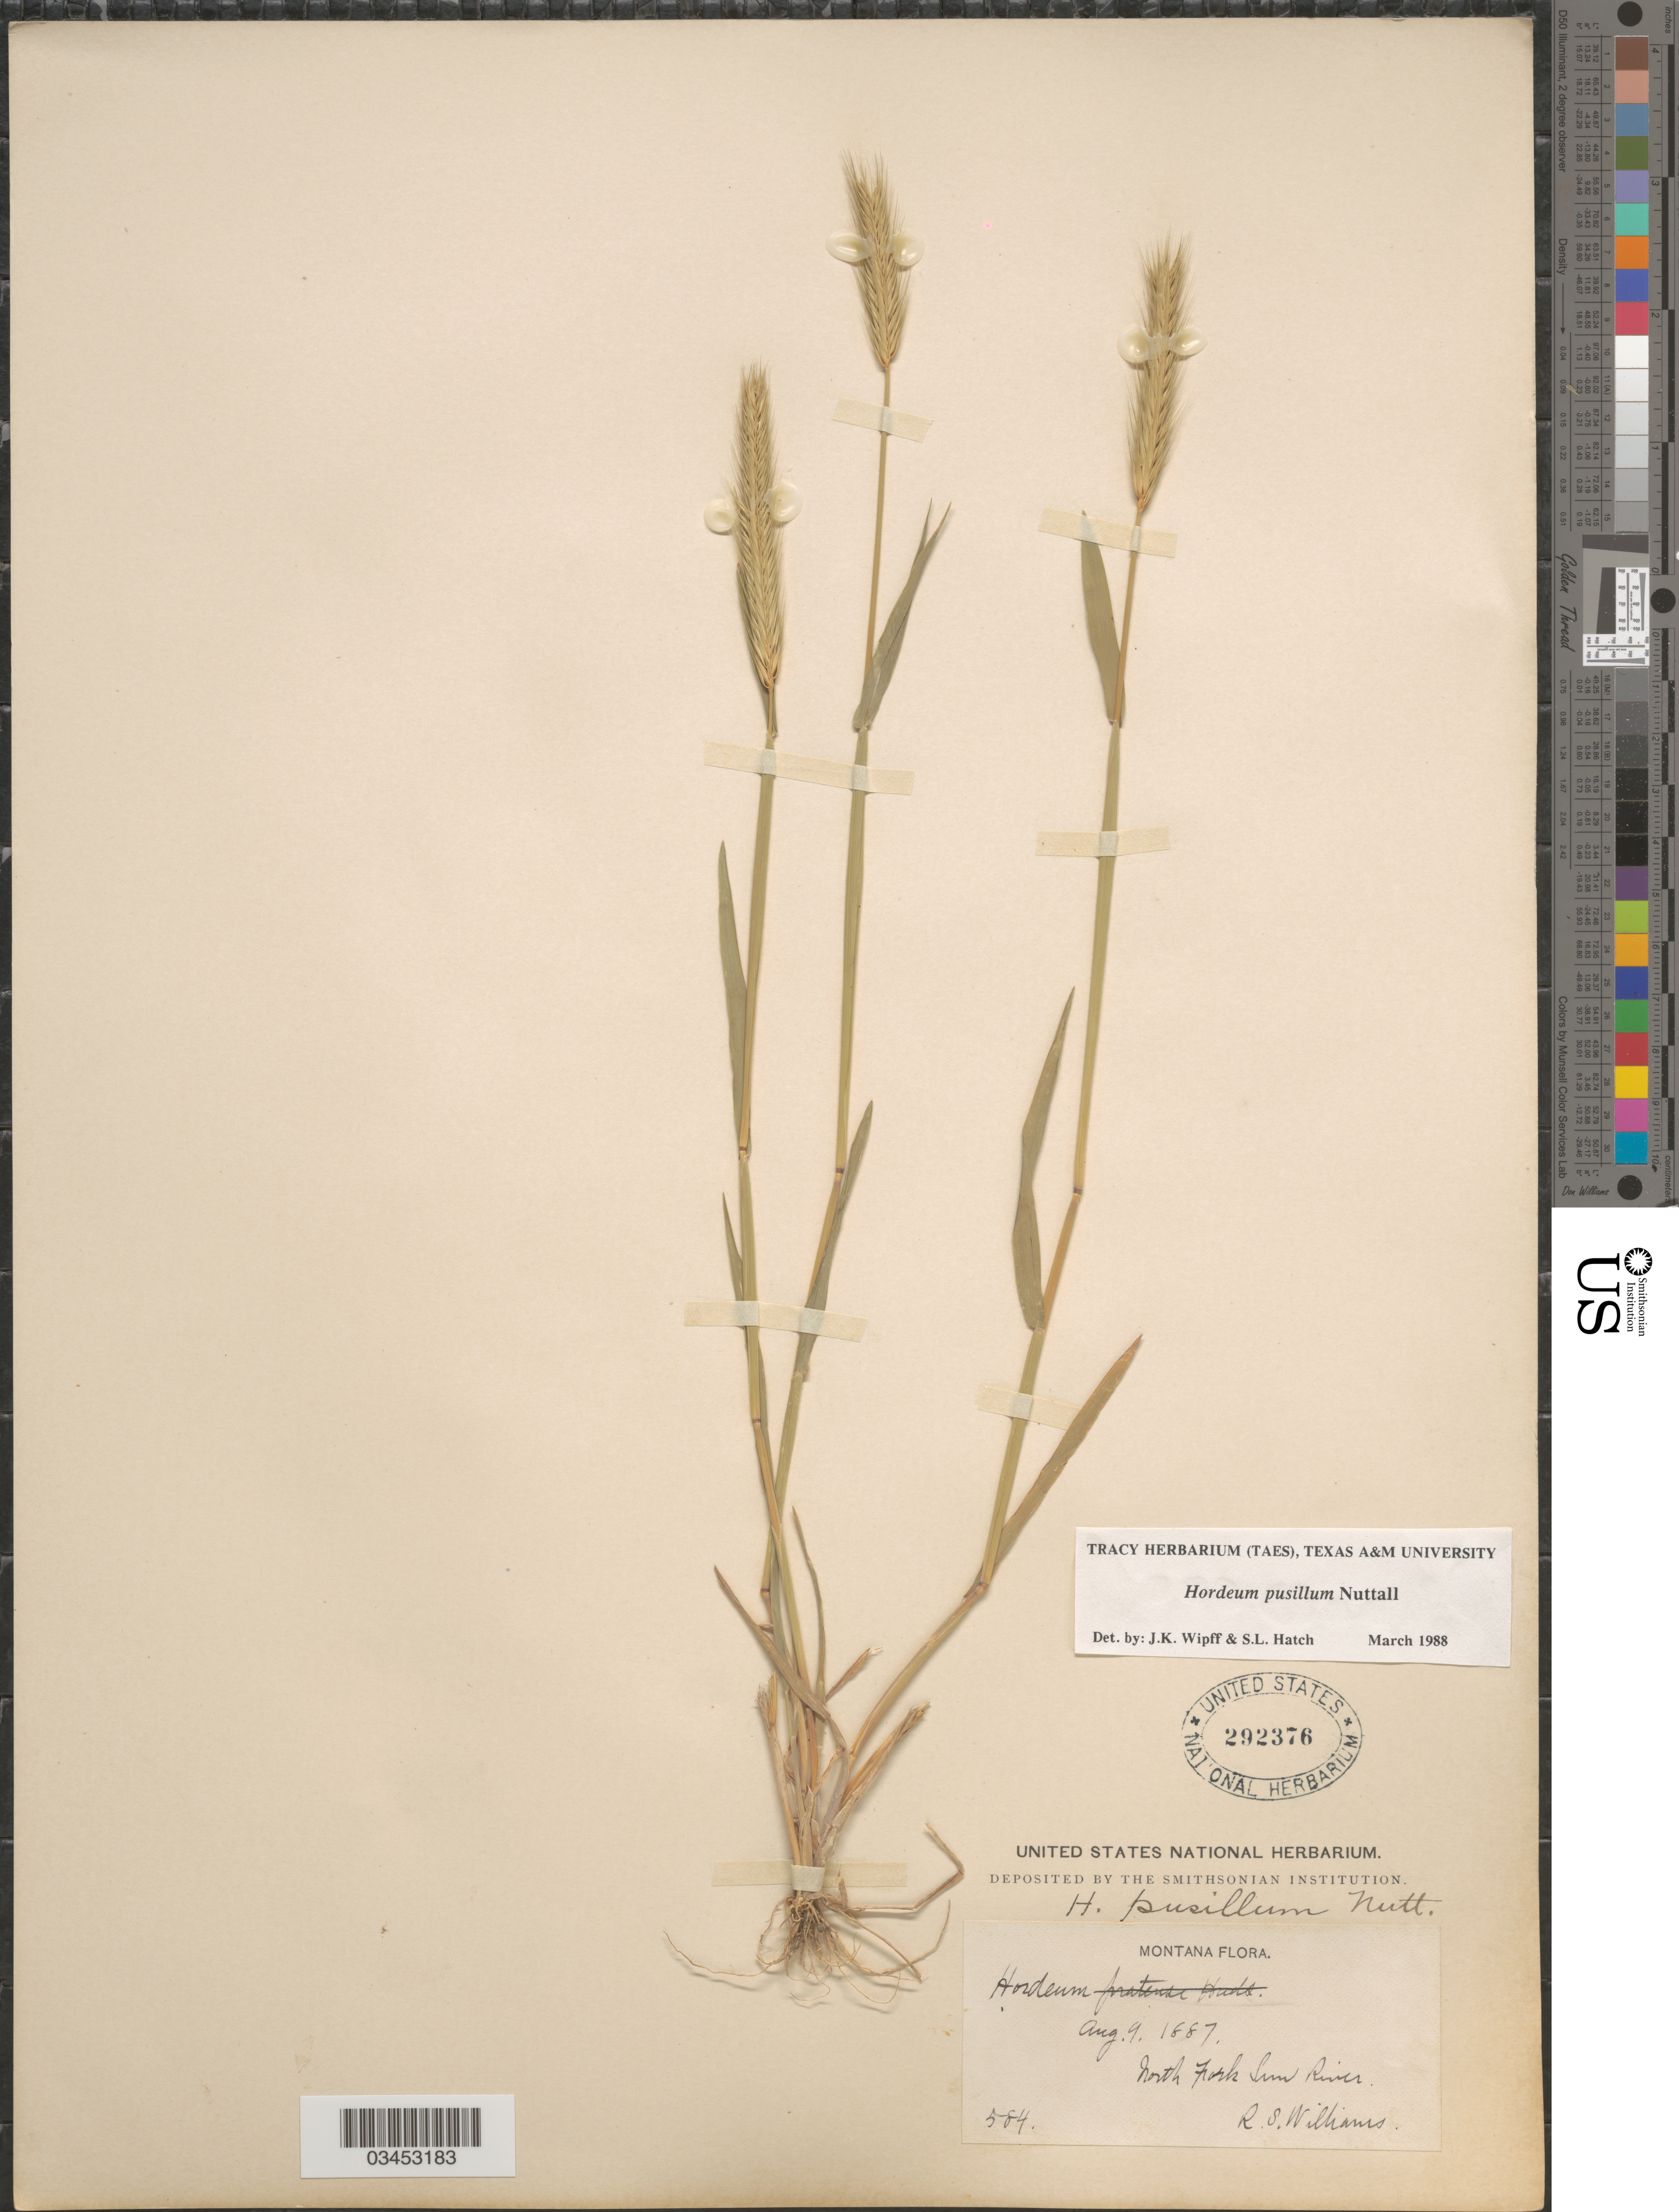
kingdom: Plantae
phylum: Tracheophyta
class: Liliopsida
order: Poales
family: Poaceae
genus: Hordeum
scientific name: Hordeum pusillum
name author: Nutt.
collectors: R. S. Williams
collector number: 584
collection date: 1887-08-09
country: United States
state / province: Montana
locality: North Fork Sun River.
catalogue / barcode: US 292376